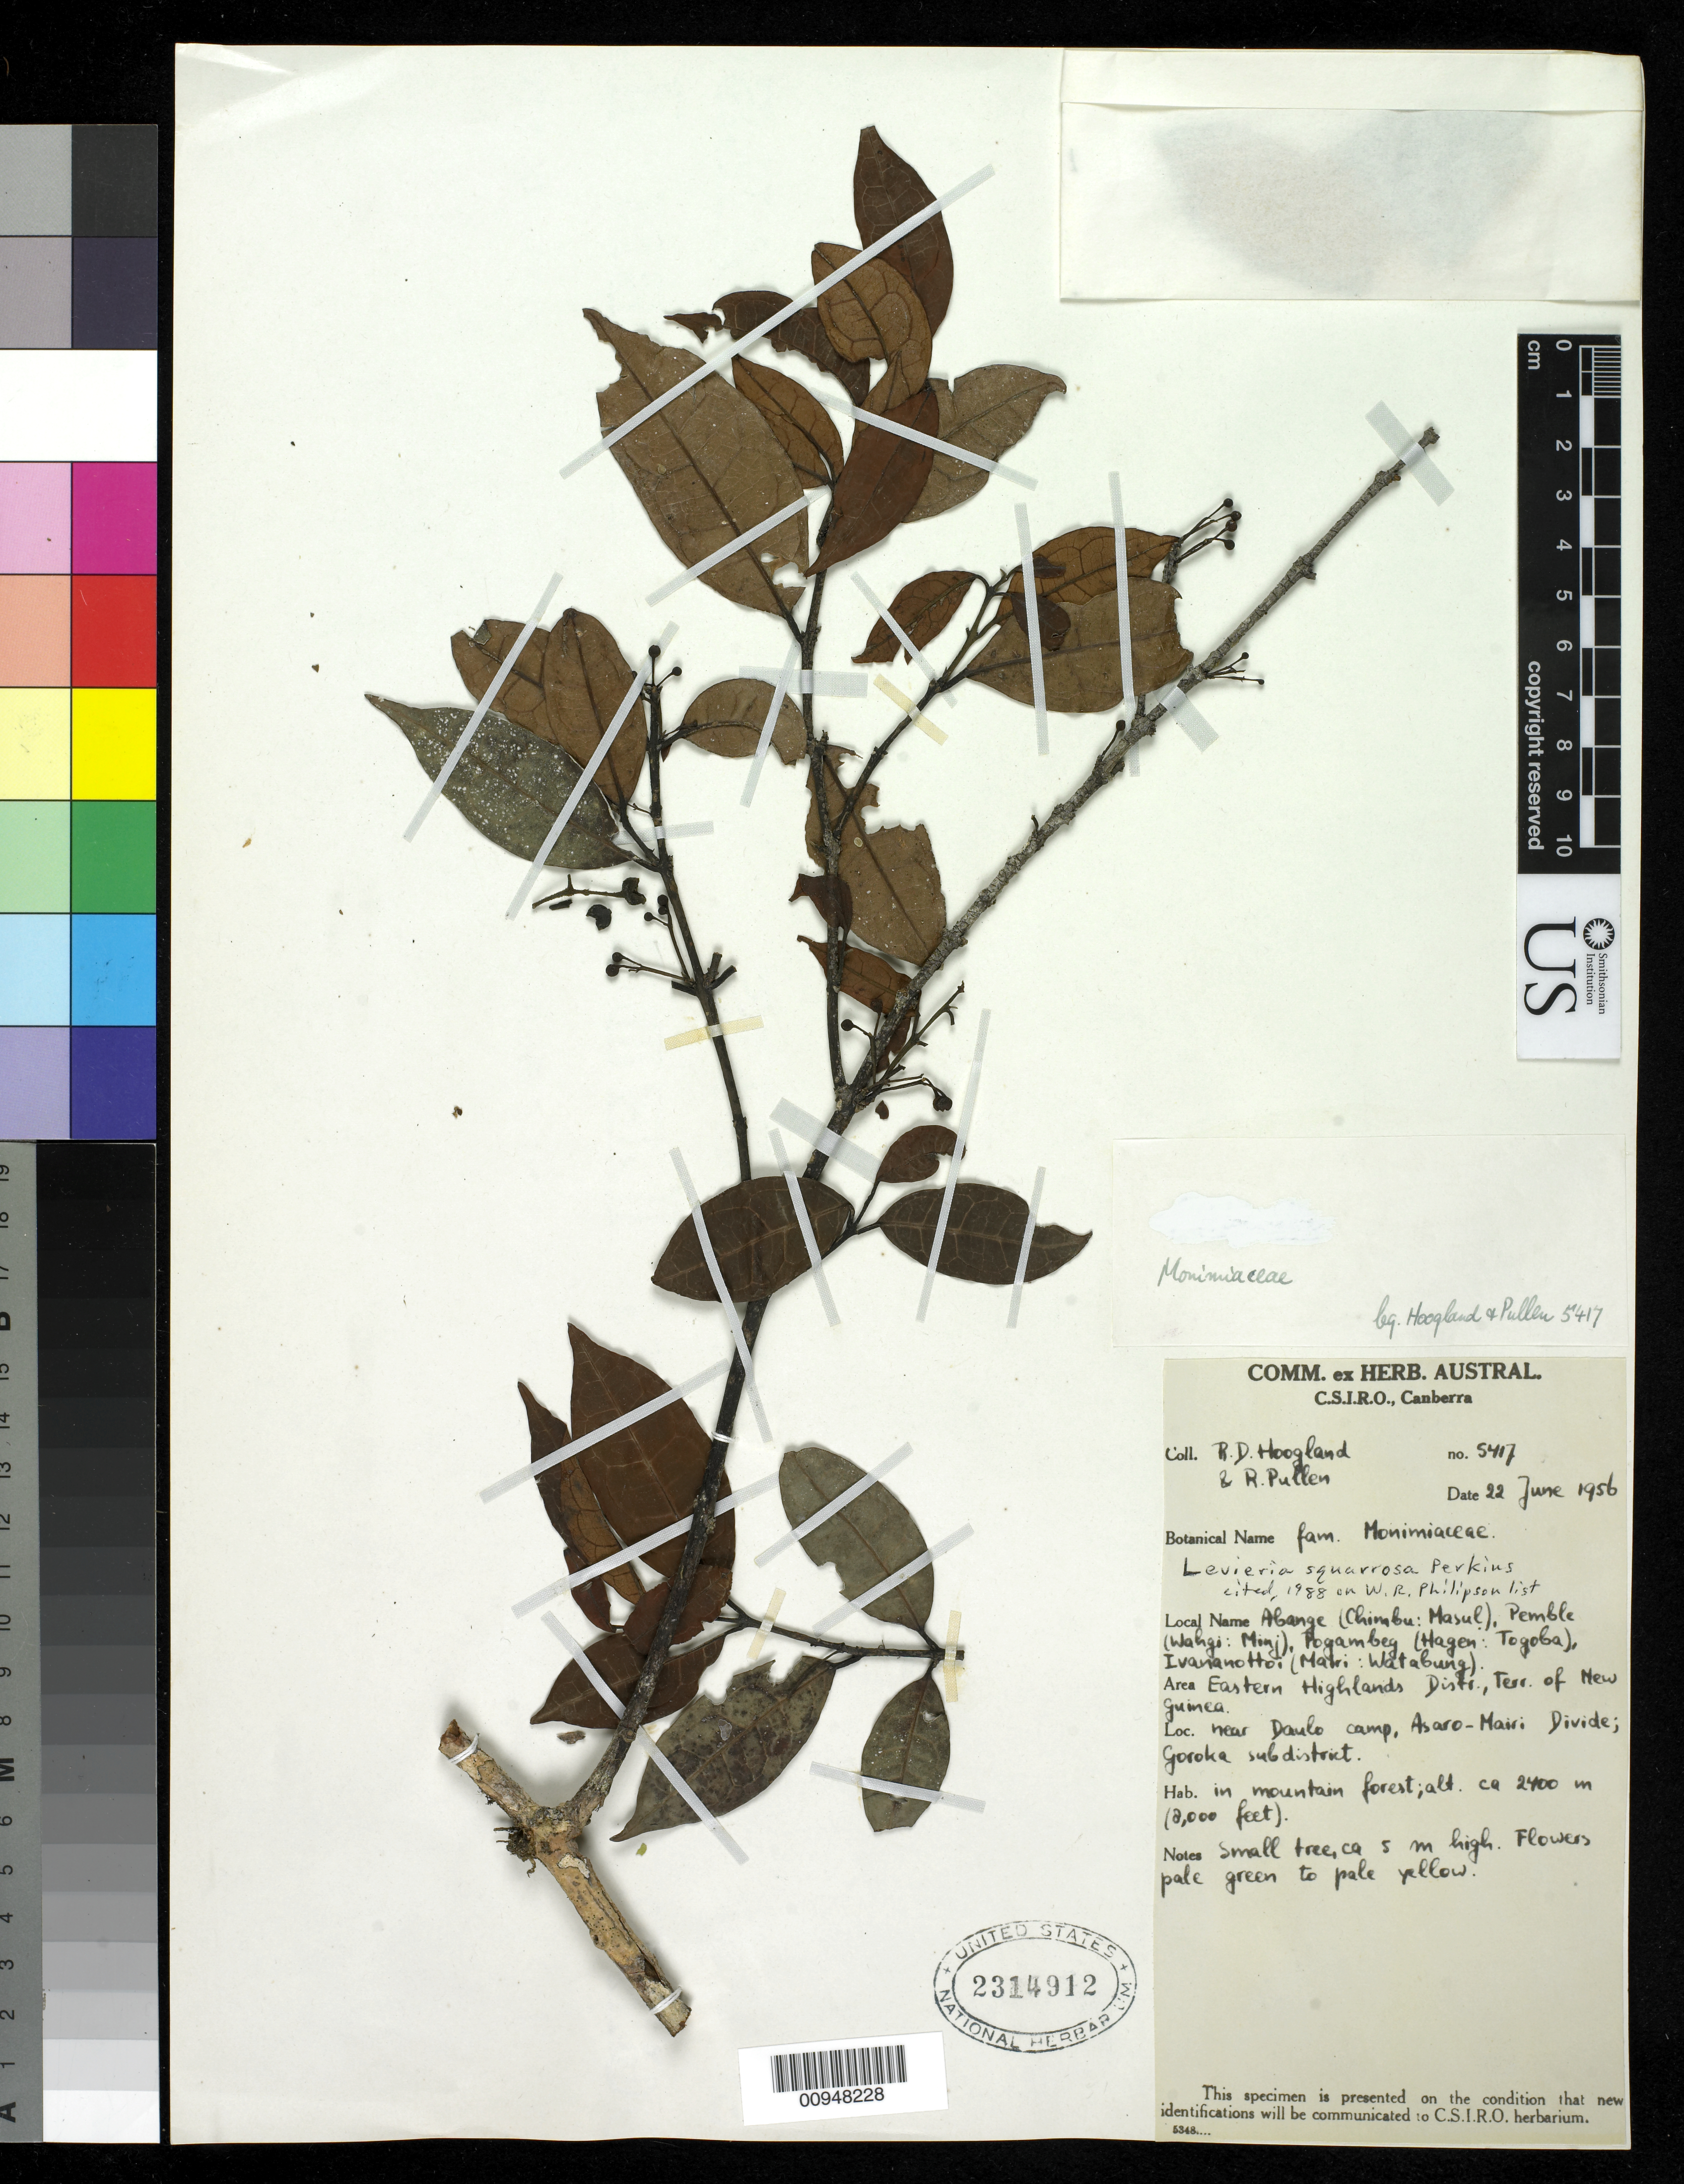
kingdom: Plantae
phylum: Tracheophyta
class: Magnoliopsida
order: Laurales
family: Monimiaceae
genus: Levieria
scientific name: Levieria squarrosa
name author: Perkins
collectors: R. D. Hoogland & R. Pullen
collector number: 5417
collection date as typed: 22 Jun 1956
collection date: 1956-06-22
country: Papua New Guinea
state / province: Eastern Highlands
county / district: Goroka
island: New Guinea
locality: Near Daulo camp, Asaro-Mairi Divide.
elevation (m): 2400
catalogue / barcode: US 2314912